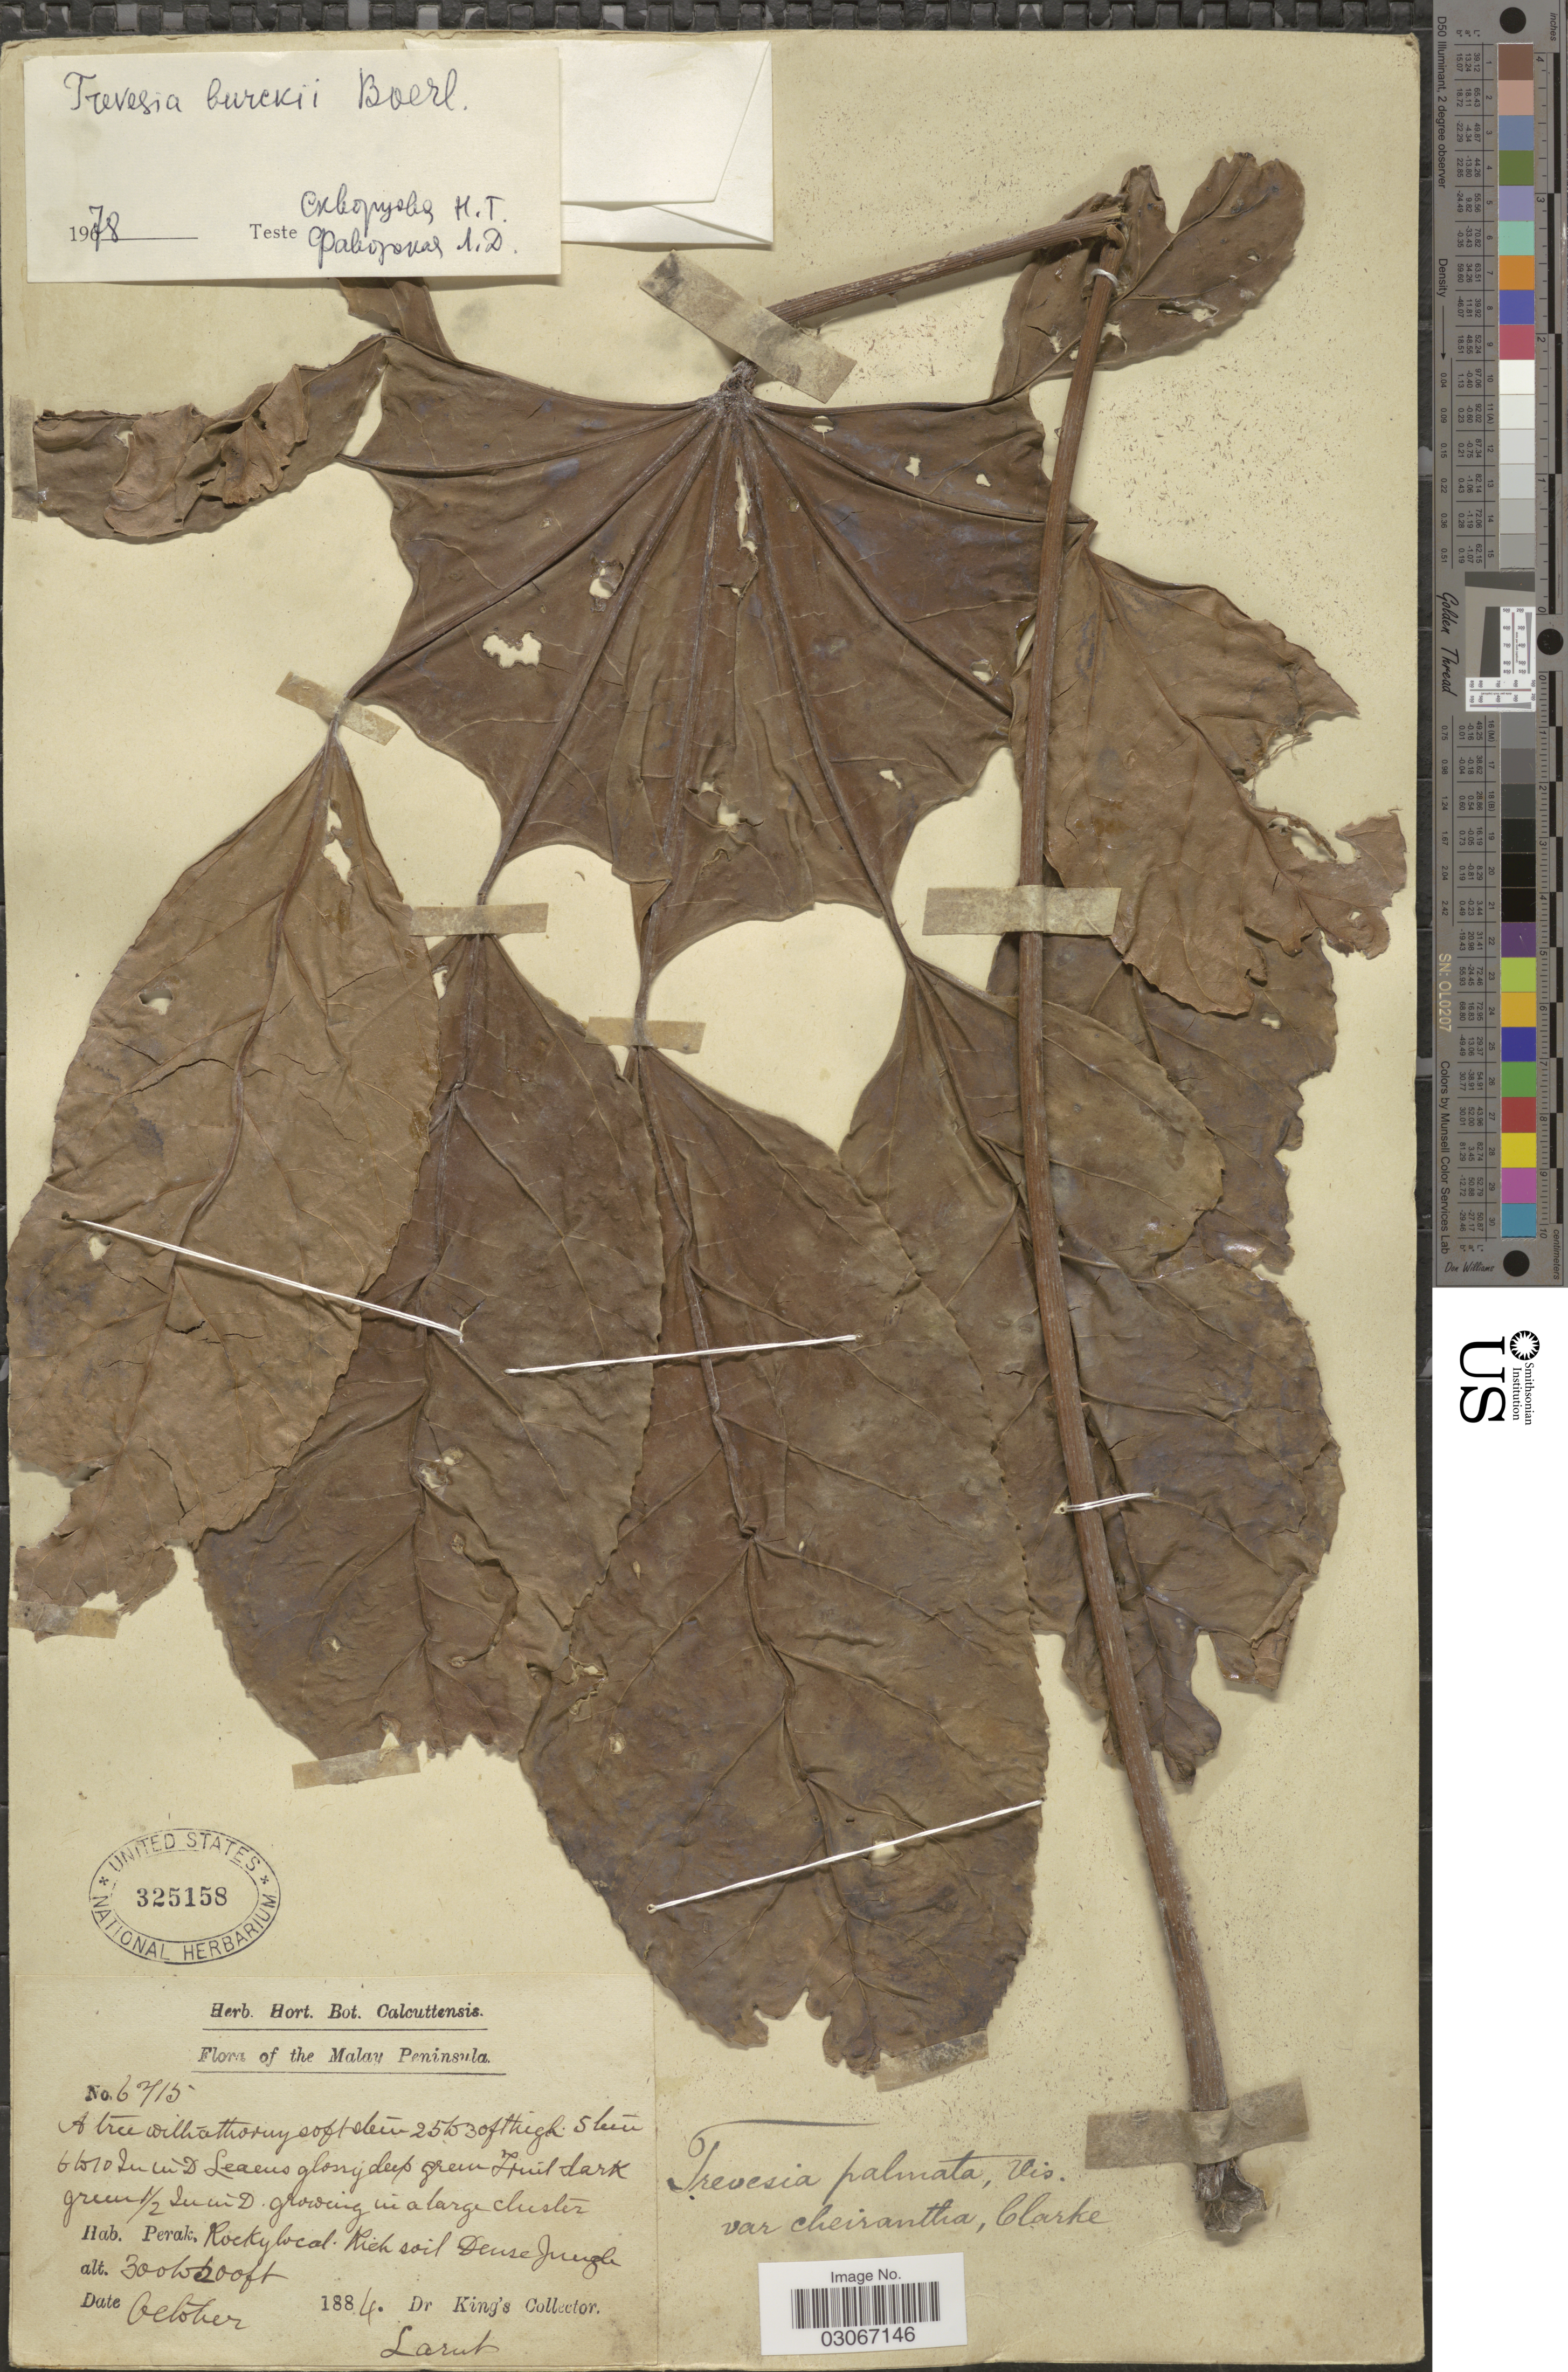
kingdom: Plantae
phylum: Tracheophyta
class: Magnoliopsida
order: Apiales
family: Araliaceae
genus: Trevesia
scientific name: Trevesia burckii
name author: Boerl.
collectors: Dr. King's collector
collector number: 6715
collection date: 1884-10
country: Malaysia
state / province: Perak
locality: Malay Peninsula. Perak. Rocky bed. Larut.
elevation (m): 61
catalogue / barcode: US 325158